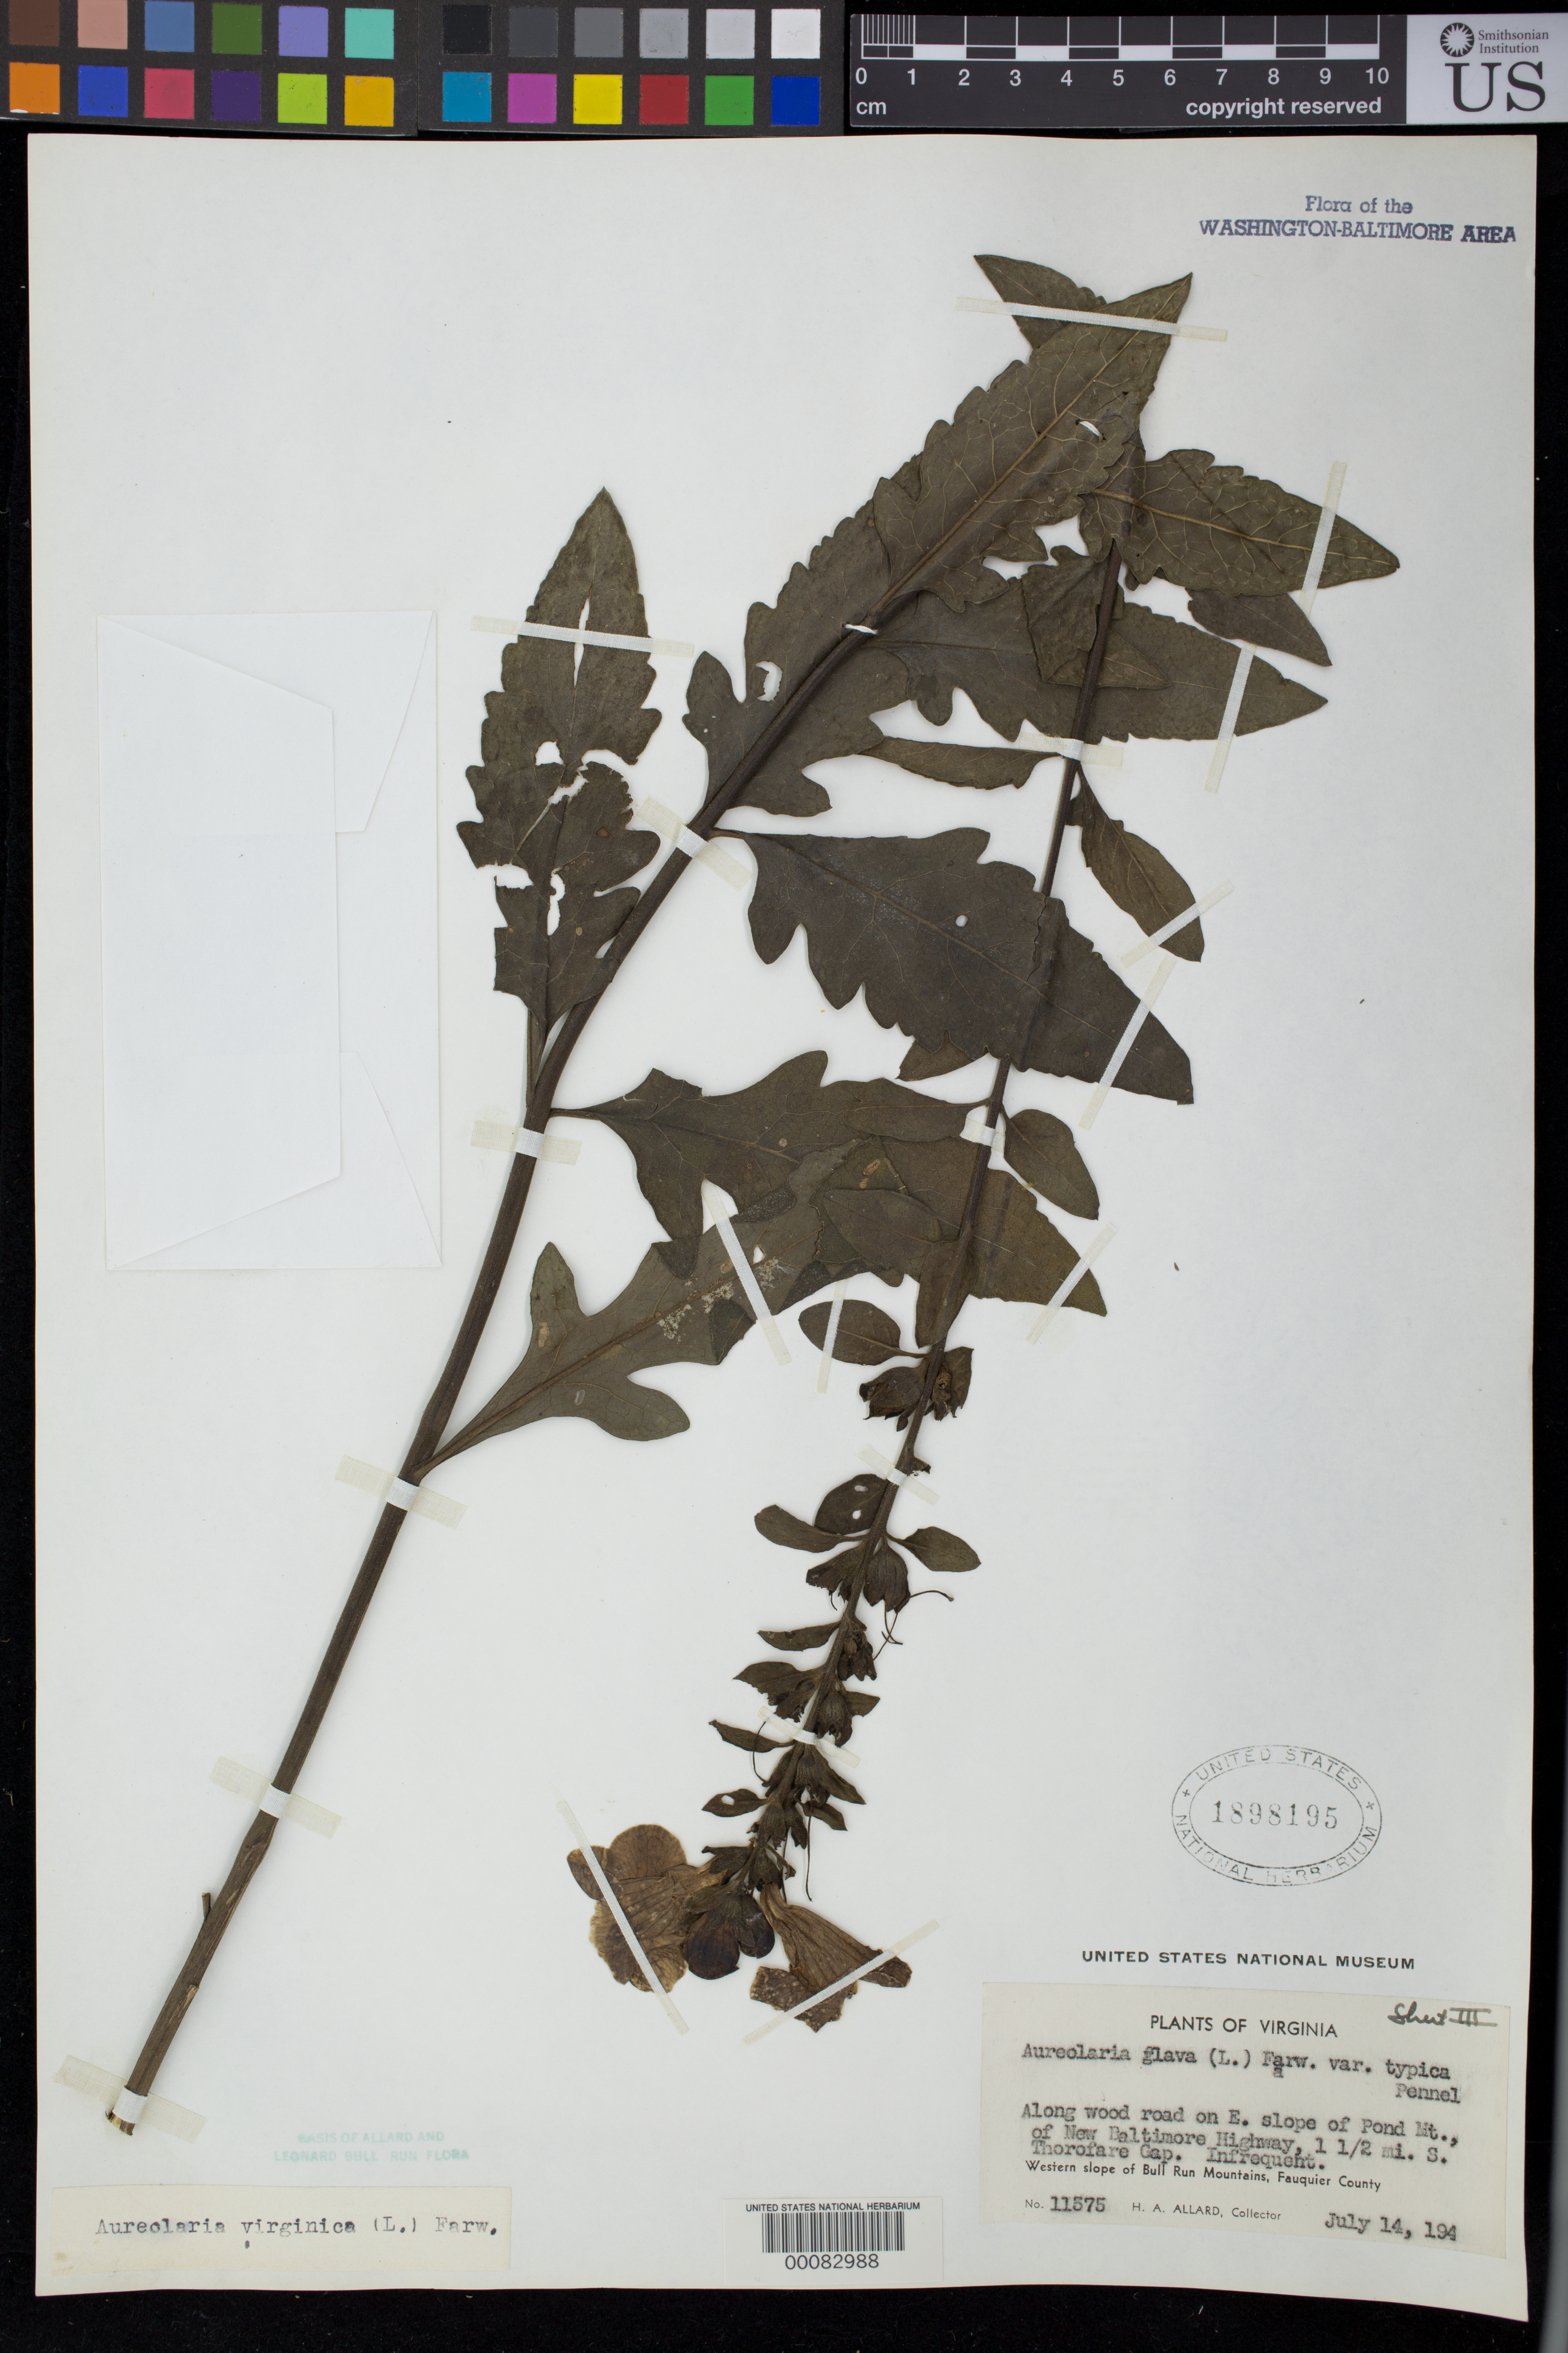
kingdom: Plantae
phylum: Tracheophyta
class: Magnoliopsida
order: Lamiales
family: Orobanchaceae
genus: Aureolaria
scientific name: Aureolaria virginica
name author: (L.) Pennell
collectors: H. A. Allard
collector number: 11375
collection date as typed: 14 Jul 1945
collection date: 1945-07-14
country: United States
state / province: Virginia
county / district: Fauquier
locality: South of Thorofare Gap east slope of Pond Mountain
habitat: Wood road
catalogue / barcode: US 1898195